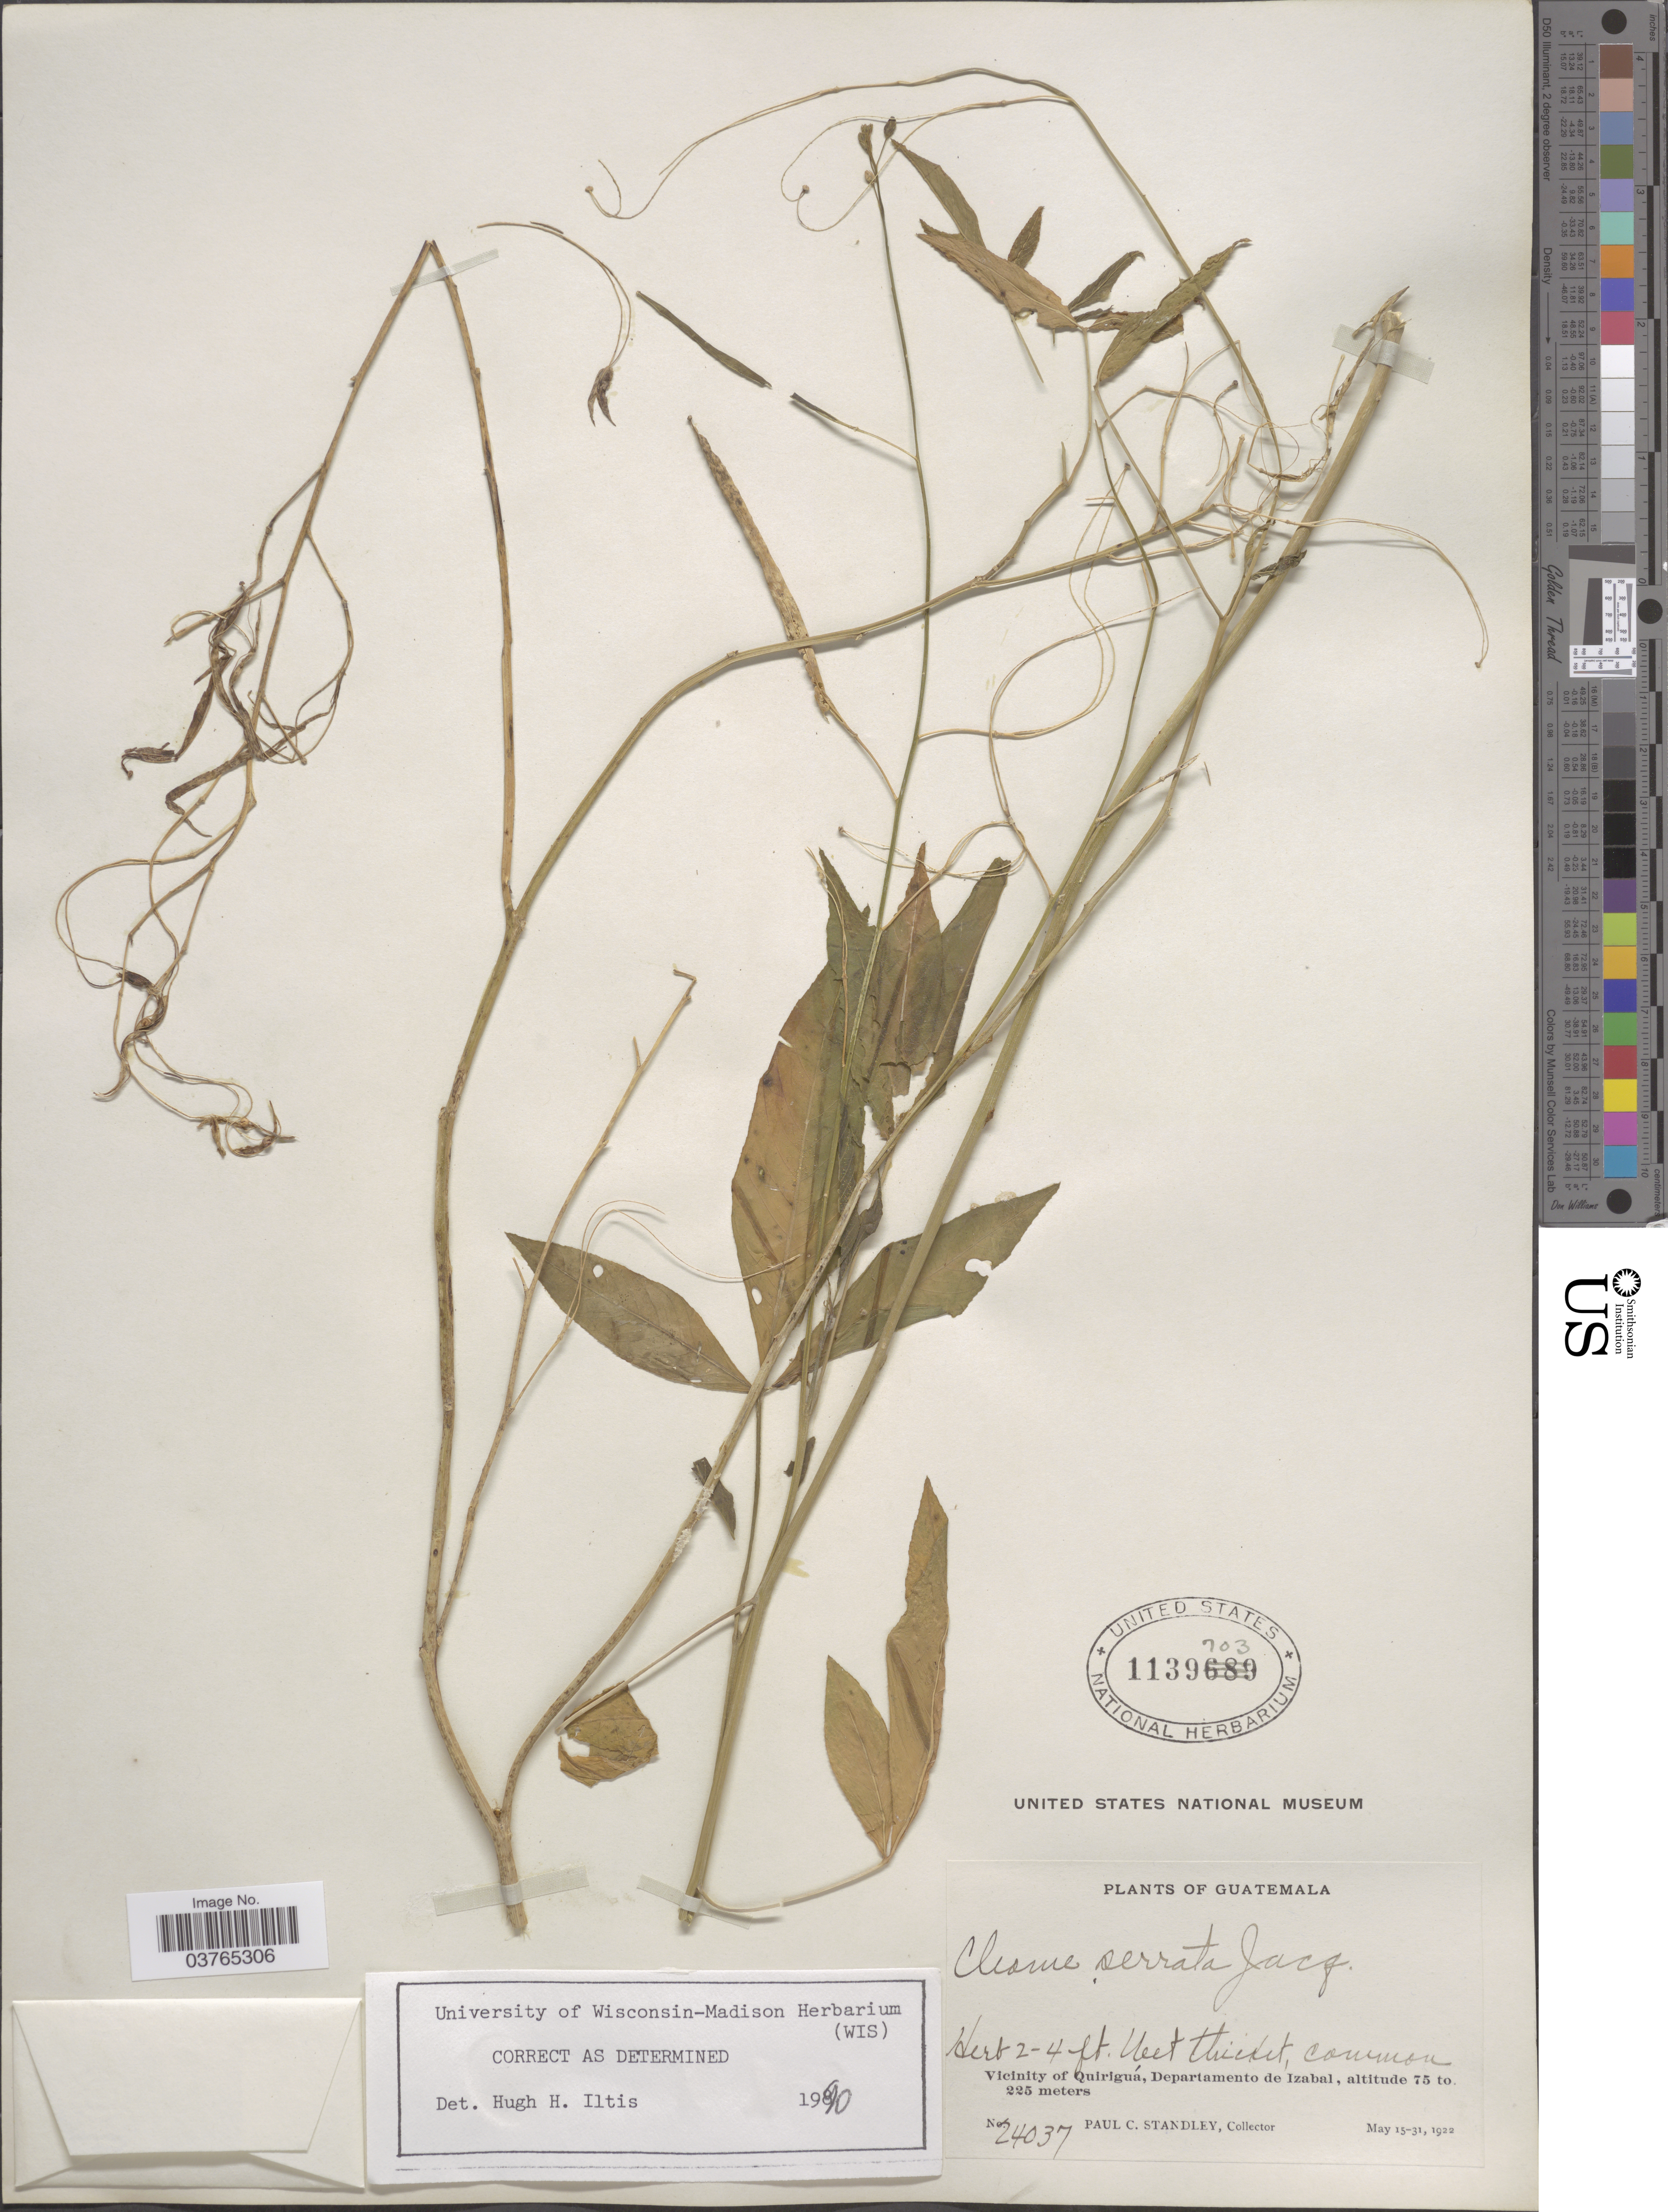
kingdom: Plantae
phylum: Tracheophyta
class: Magnoliopsida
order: Brassicales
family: Cleomaceae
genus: Cleoserrata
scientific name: Cleoserrata serrata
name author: (Jacq.) Iltis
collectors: P. C. Standley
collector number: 24037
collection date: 1922-05-15/1922-05-31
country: Guatemala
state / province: Izabal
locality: Vicinity of Quiriguá, Departamento de Izabal.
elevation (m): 75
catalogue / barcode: US 1139703